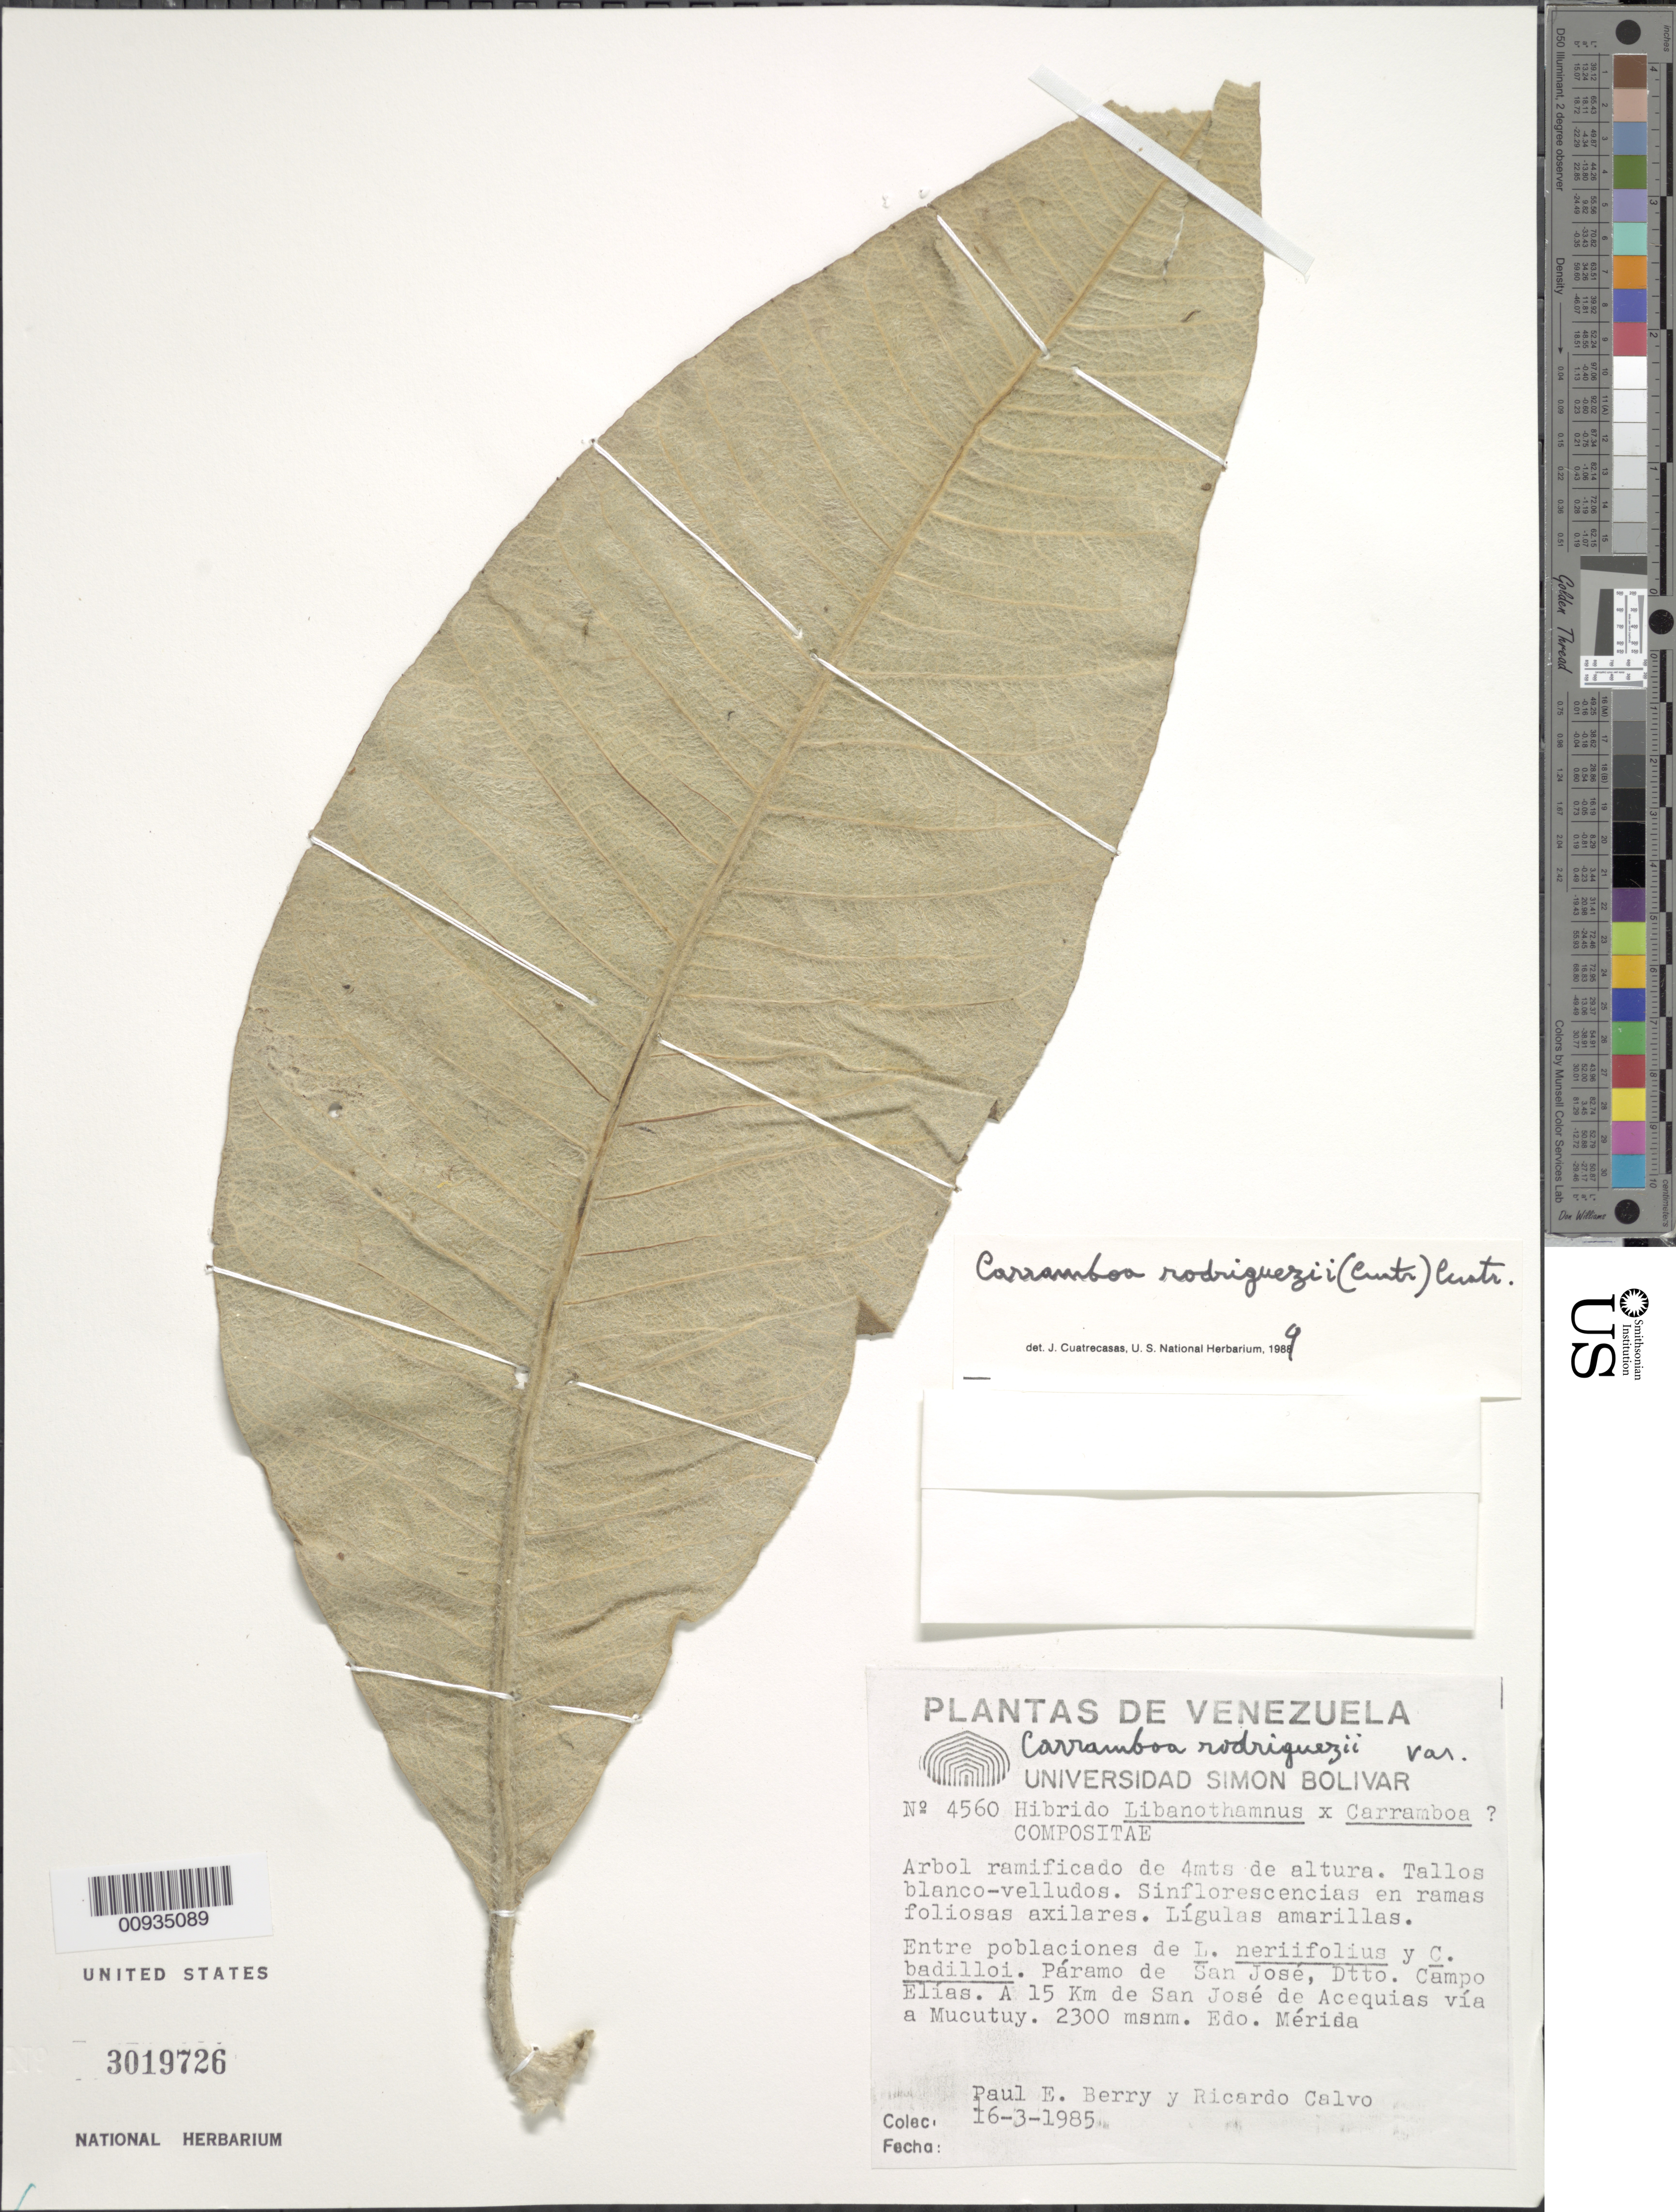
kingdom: Plantae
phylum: Tracheophyta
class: Magnoliopsida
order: Asterales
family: Asteraceae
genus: Carramboa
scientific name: Carramboa rodriguezii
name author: (Cuatrec.) Cuatrec.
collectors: P. E. Berry & R. Calvo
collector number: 4560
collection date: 1985-03-16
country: Venezuela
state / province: Mérida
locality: Paramo de San Jose, Dtto. Campo Elias, A 15 km de San Jose de Acequias via Mucutuy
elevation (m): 2300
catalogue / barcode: US 3019726